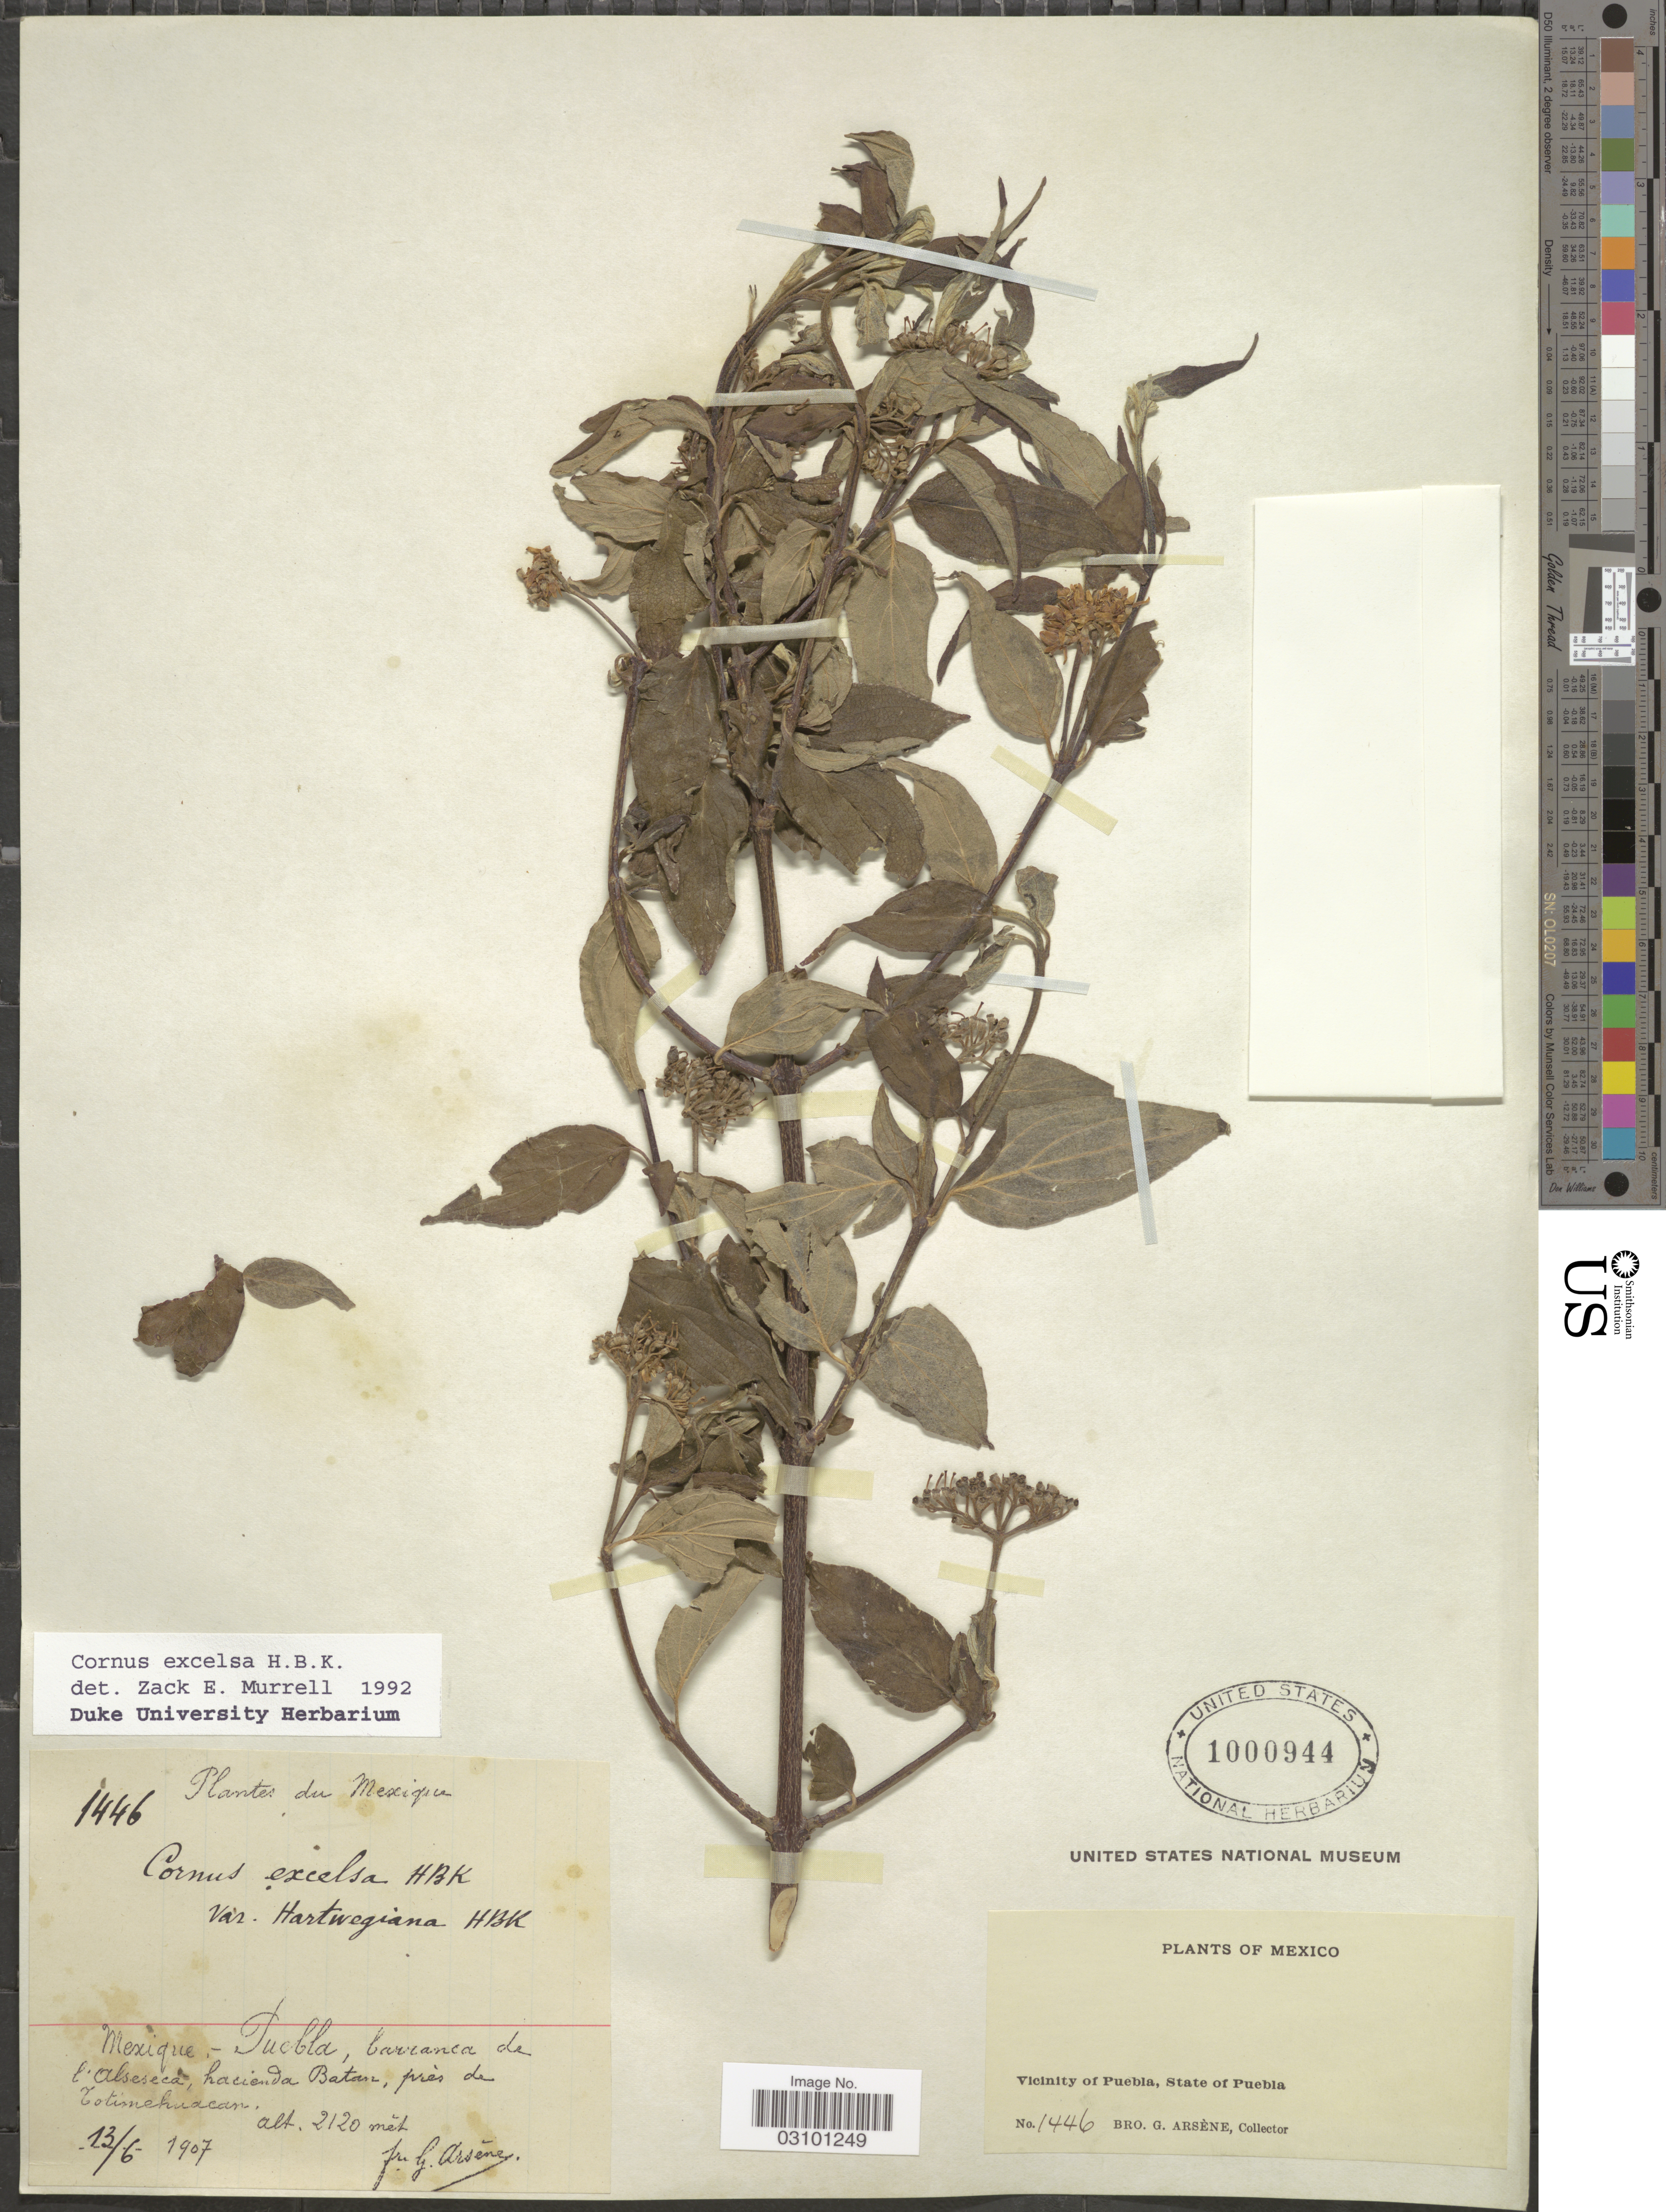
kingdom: Plantae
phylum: Tracheophyta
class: Magnoliopsida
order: Cornales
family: Cornaceae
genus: Cornus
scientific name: Cornus excelsa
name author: Kunth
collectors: Bro. G. Arsène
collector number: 1446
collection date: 1907-06-13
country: Mexico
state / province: Puebla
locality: Barranca de l'Alseseca, hacienda Batan, près de Totimehuacan. Vicinity of Puebla.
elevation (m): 2120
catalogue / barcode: US 1000944